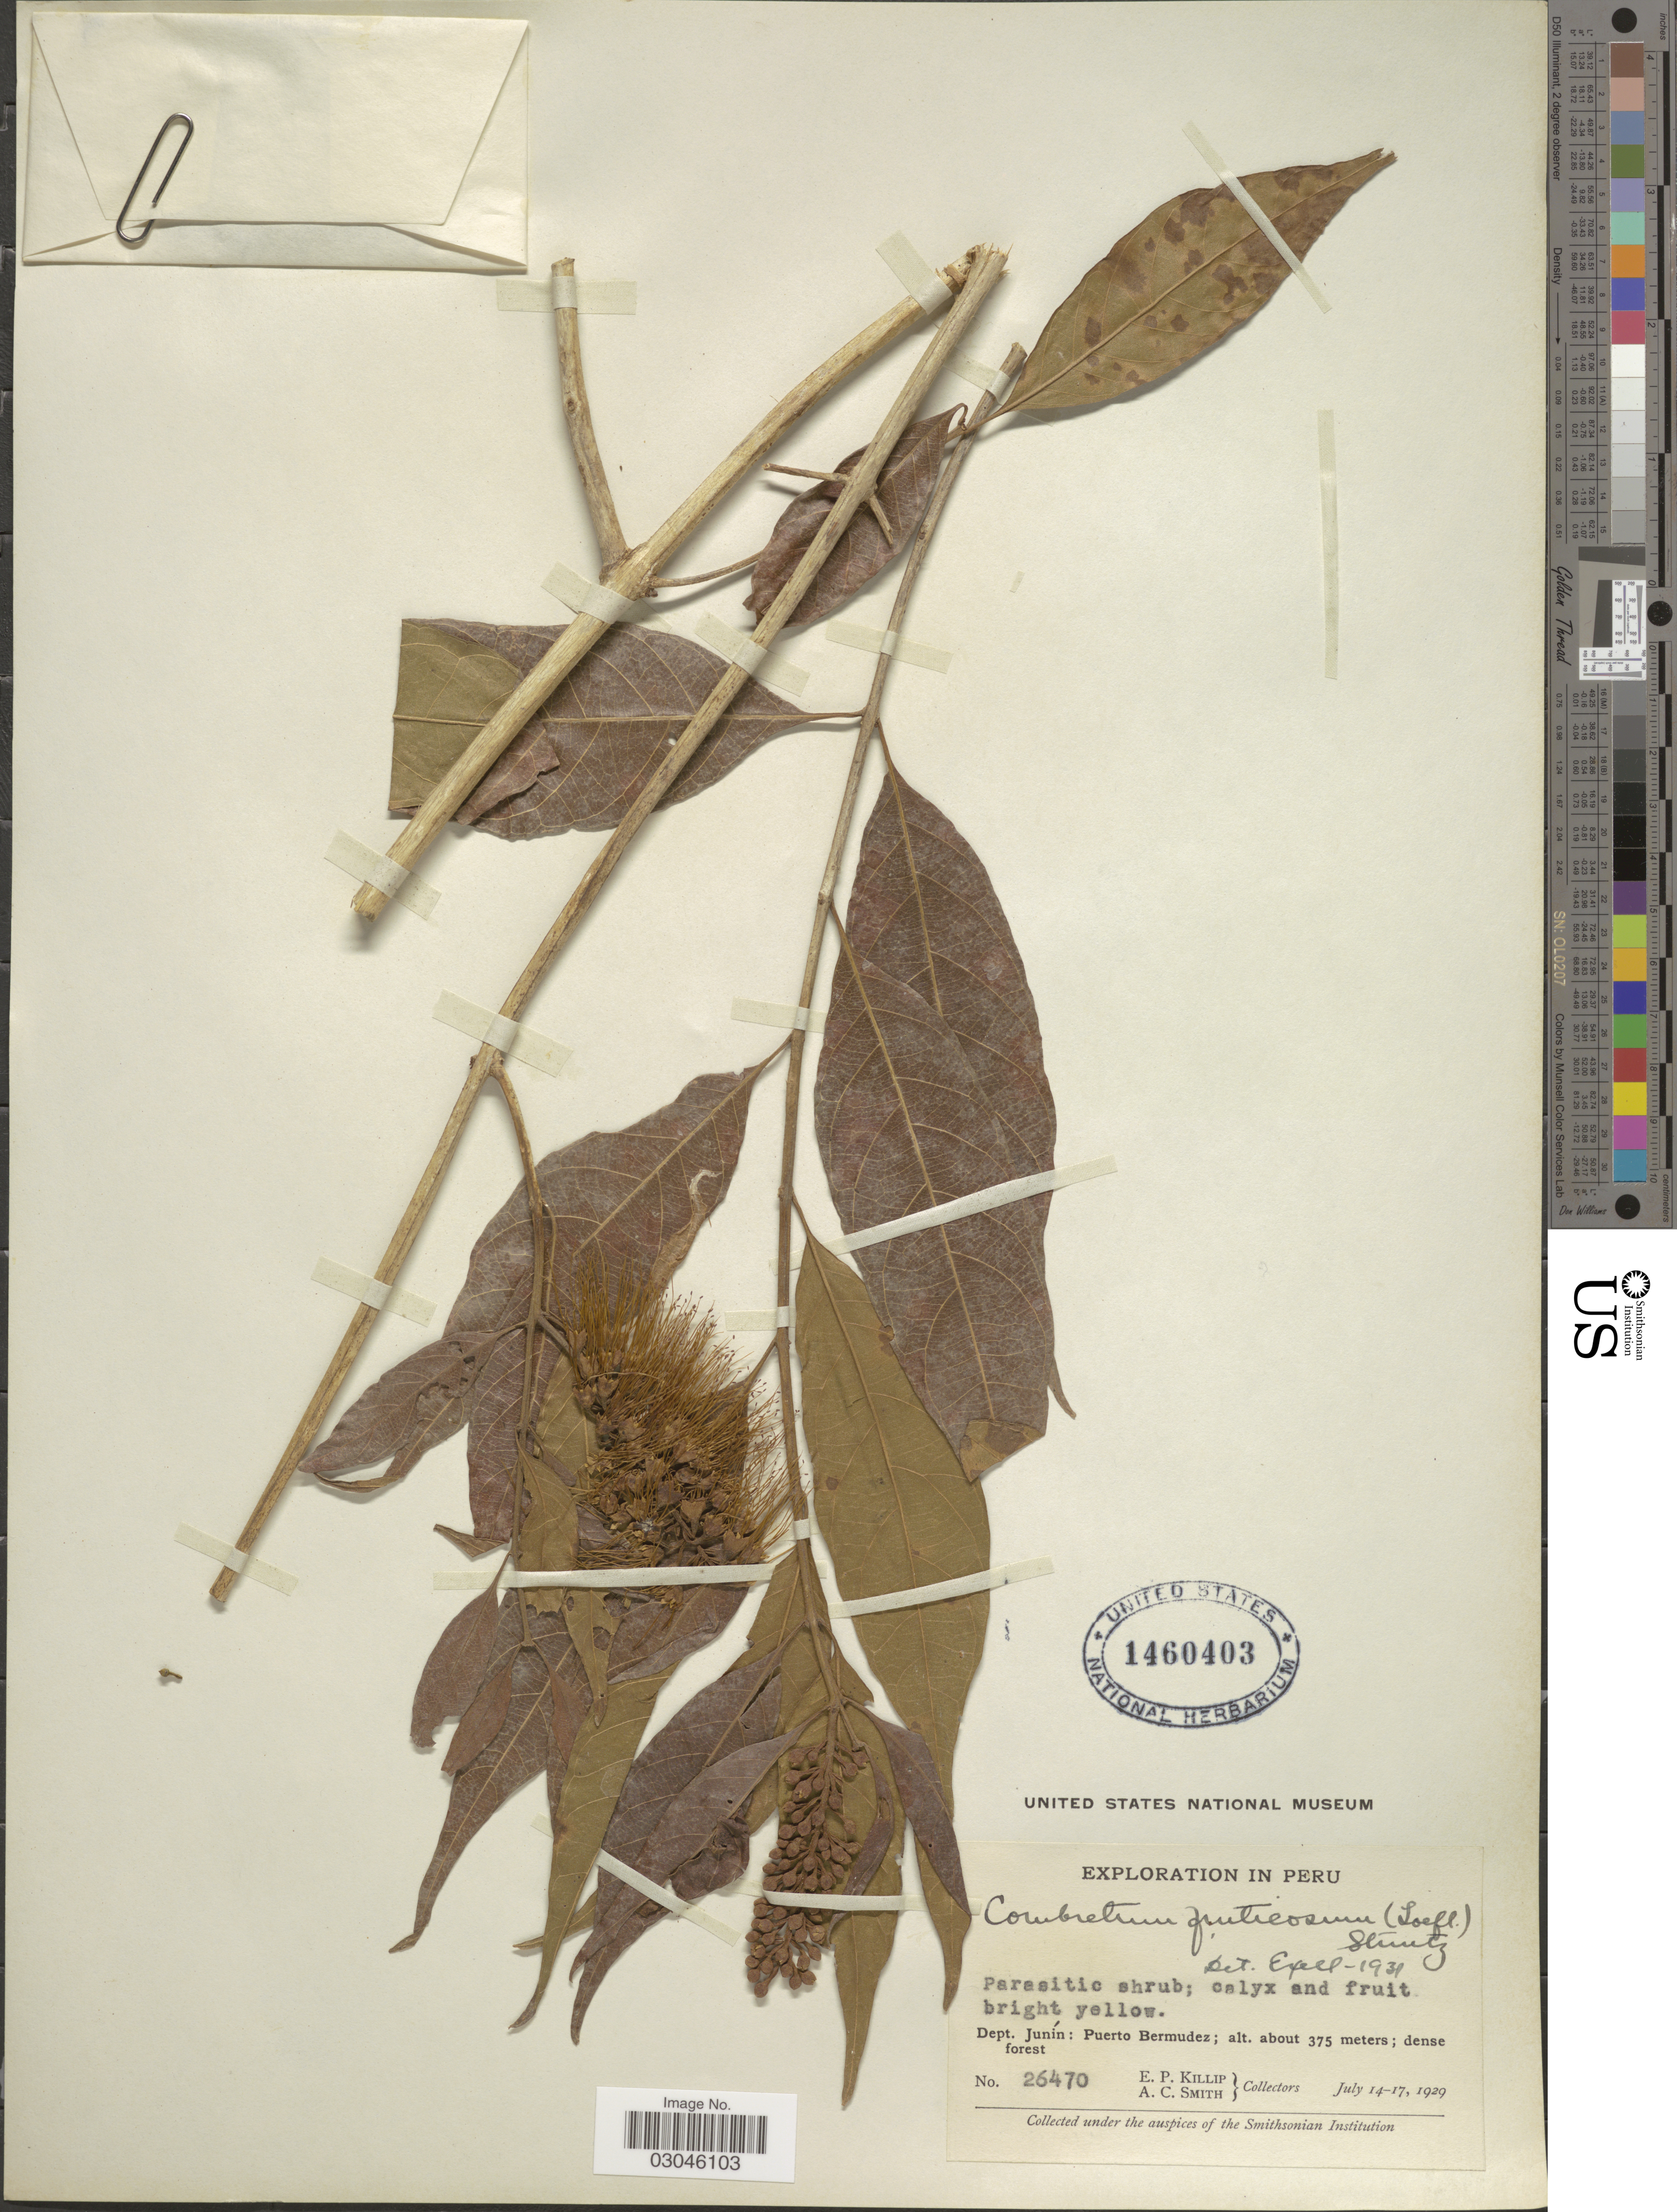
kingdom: Plantae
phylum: Tracheophyta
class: Magnoliopsida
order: Myrtales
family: Combretaceae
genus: Combretum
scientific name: Combretum fruticosum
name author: (Loefl.) Stuntz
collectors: E. P. Killip & A. C. Smith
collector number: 26470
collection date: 1929-07-14/1929-07-17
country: Peru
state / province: Junín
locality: Dept. Junín: puerto Bermudez.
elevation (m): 375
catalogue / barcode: US 1460403